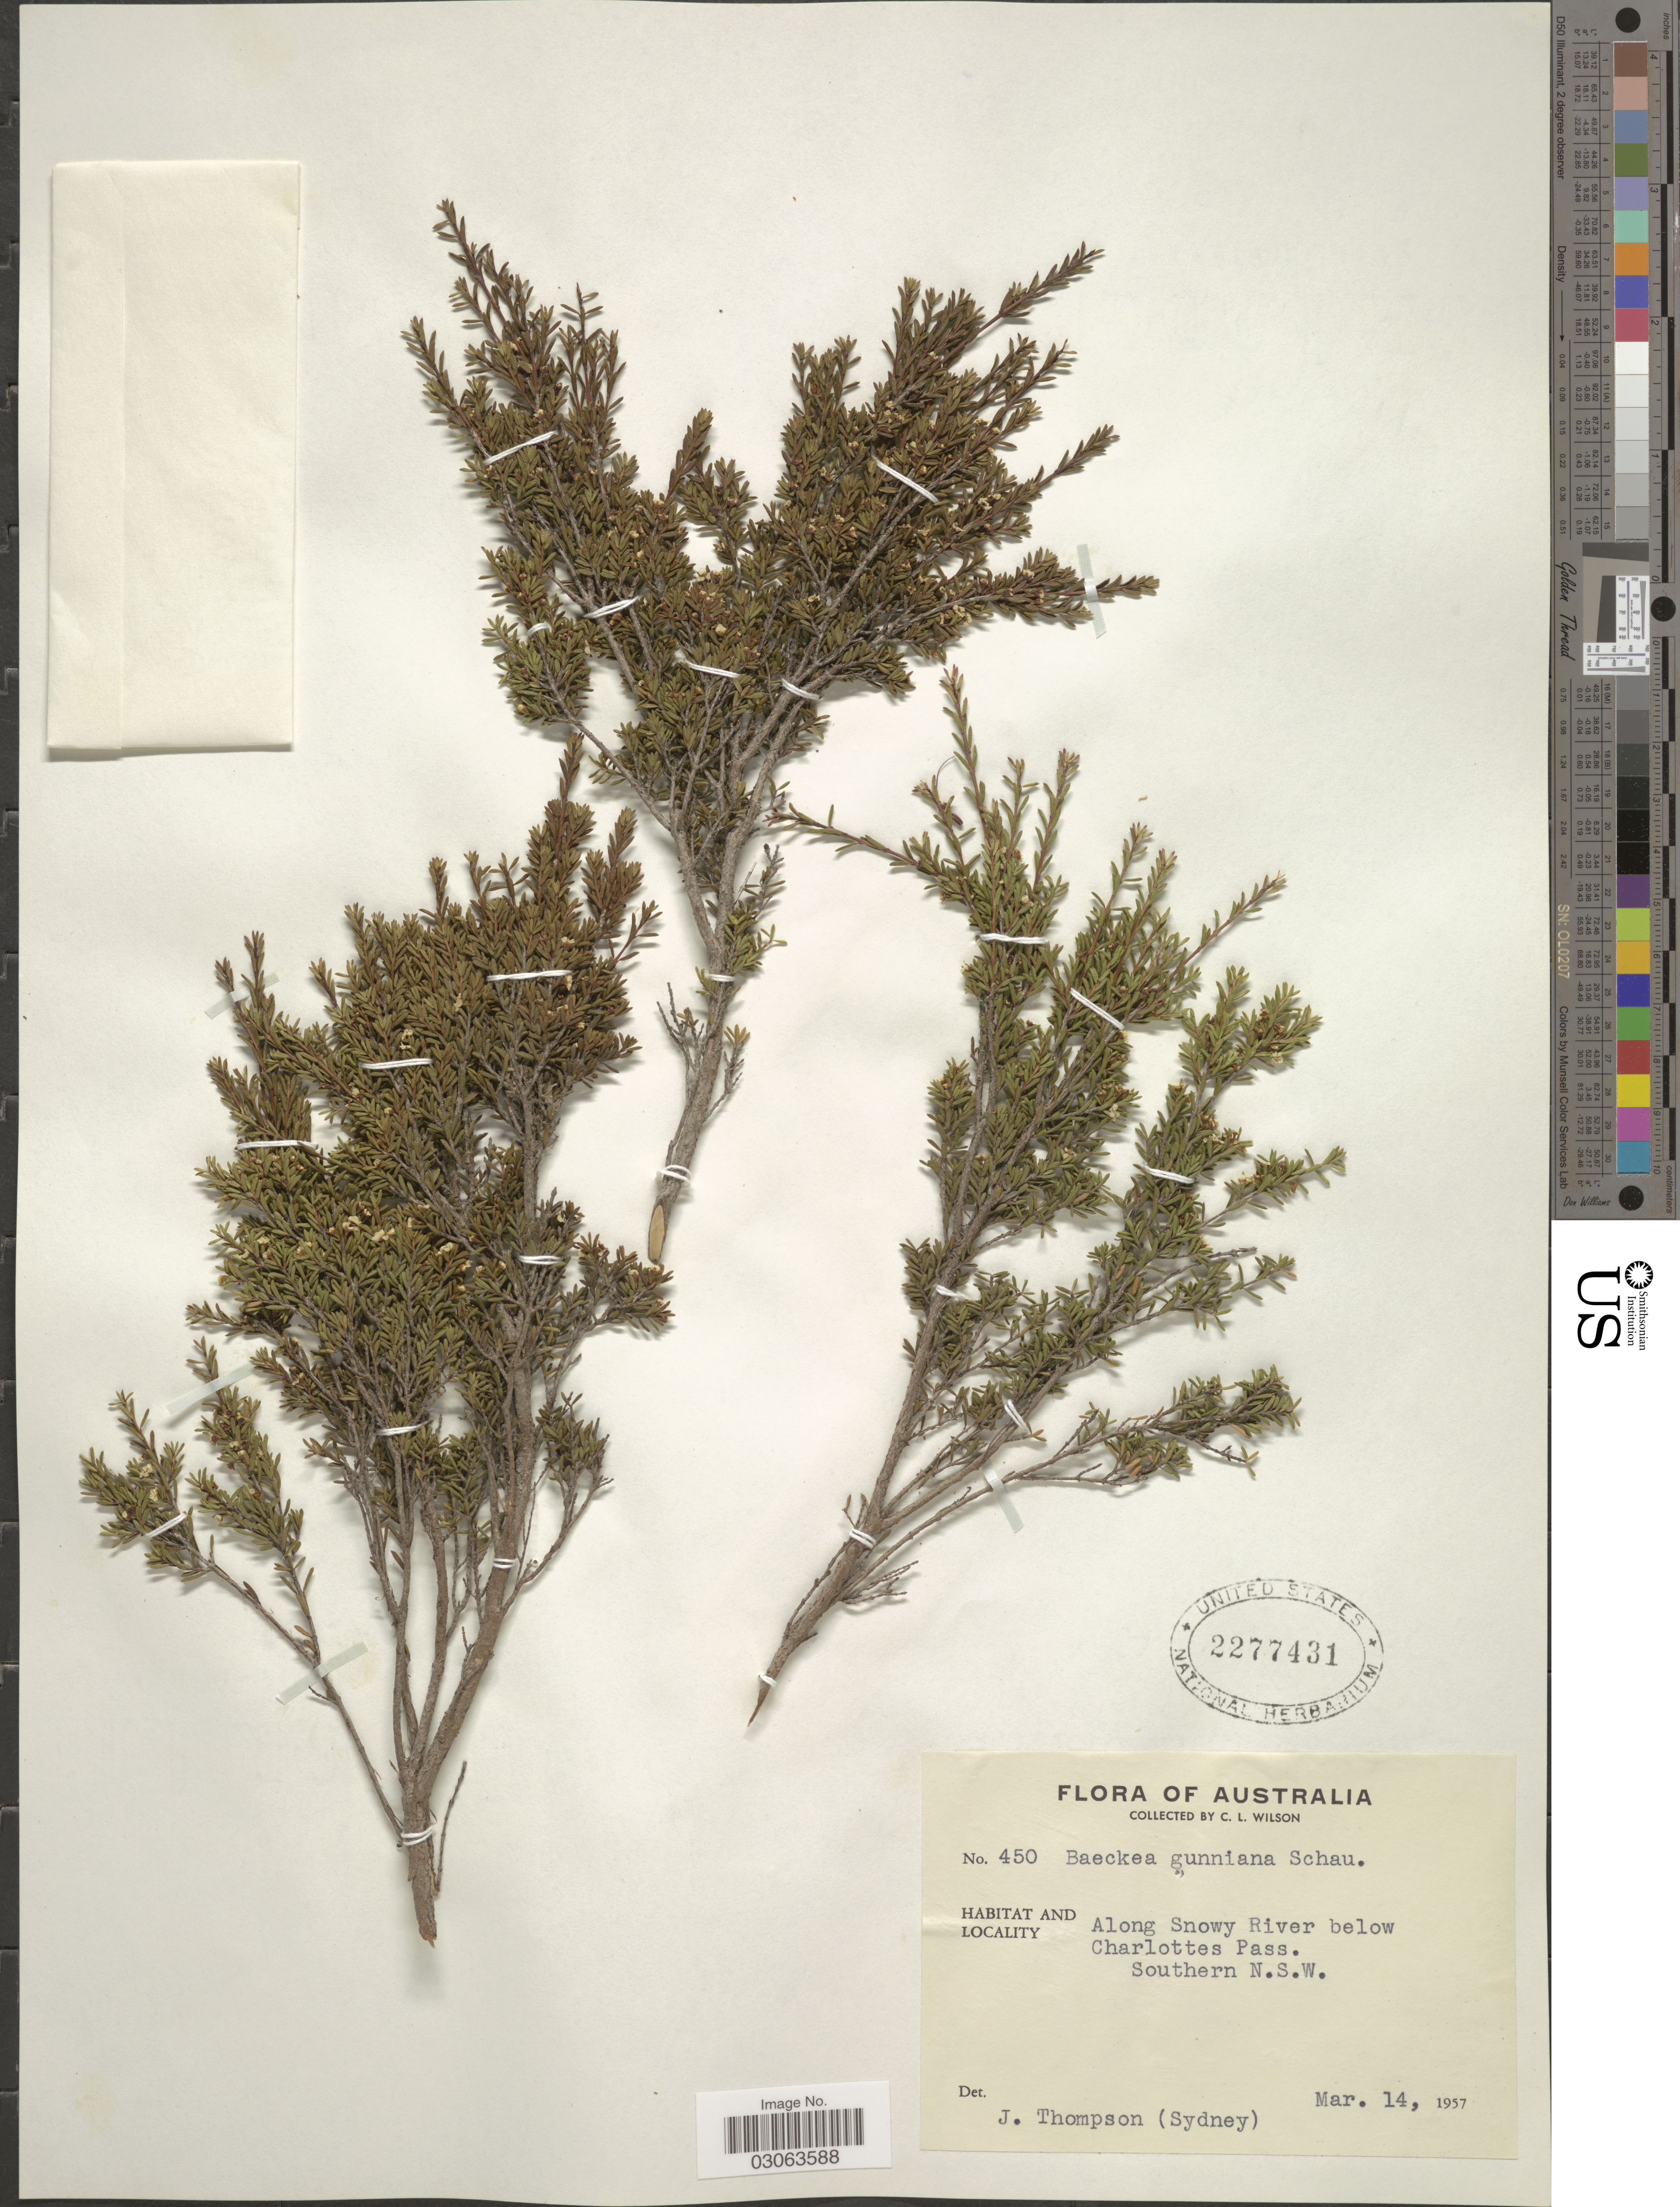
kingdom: Plantae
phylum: Tracheophyta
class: Magnoliopsida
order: Myrtales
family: Myrtaceae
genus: Baeckea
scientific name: Baeckea gunniana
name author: Schauer ex Walp.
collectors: C. L. Wilson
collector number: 450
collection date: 1957-03-14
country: Australia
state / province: New South Wales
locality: Along Snowy River below Charlottes Pass. Southern N. S. W.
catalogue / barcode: US 2277431